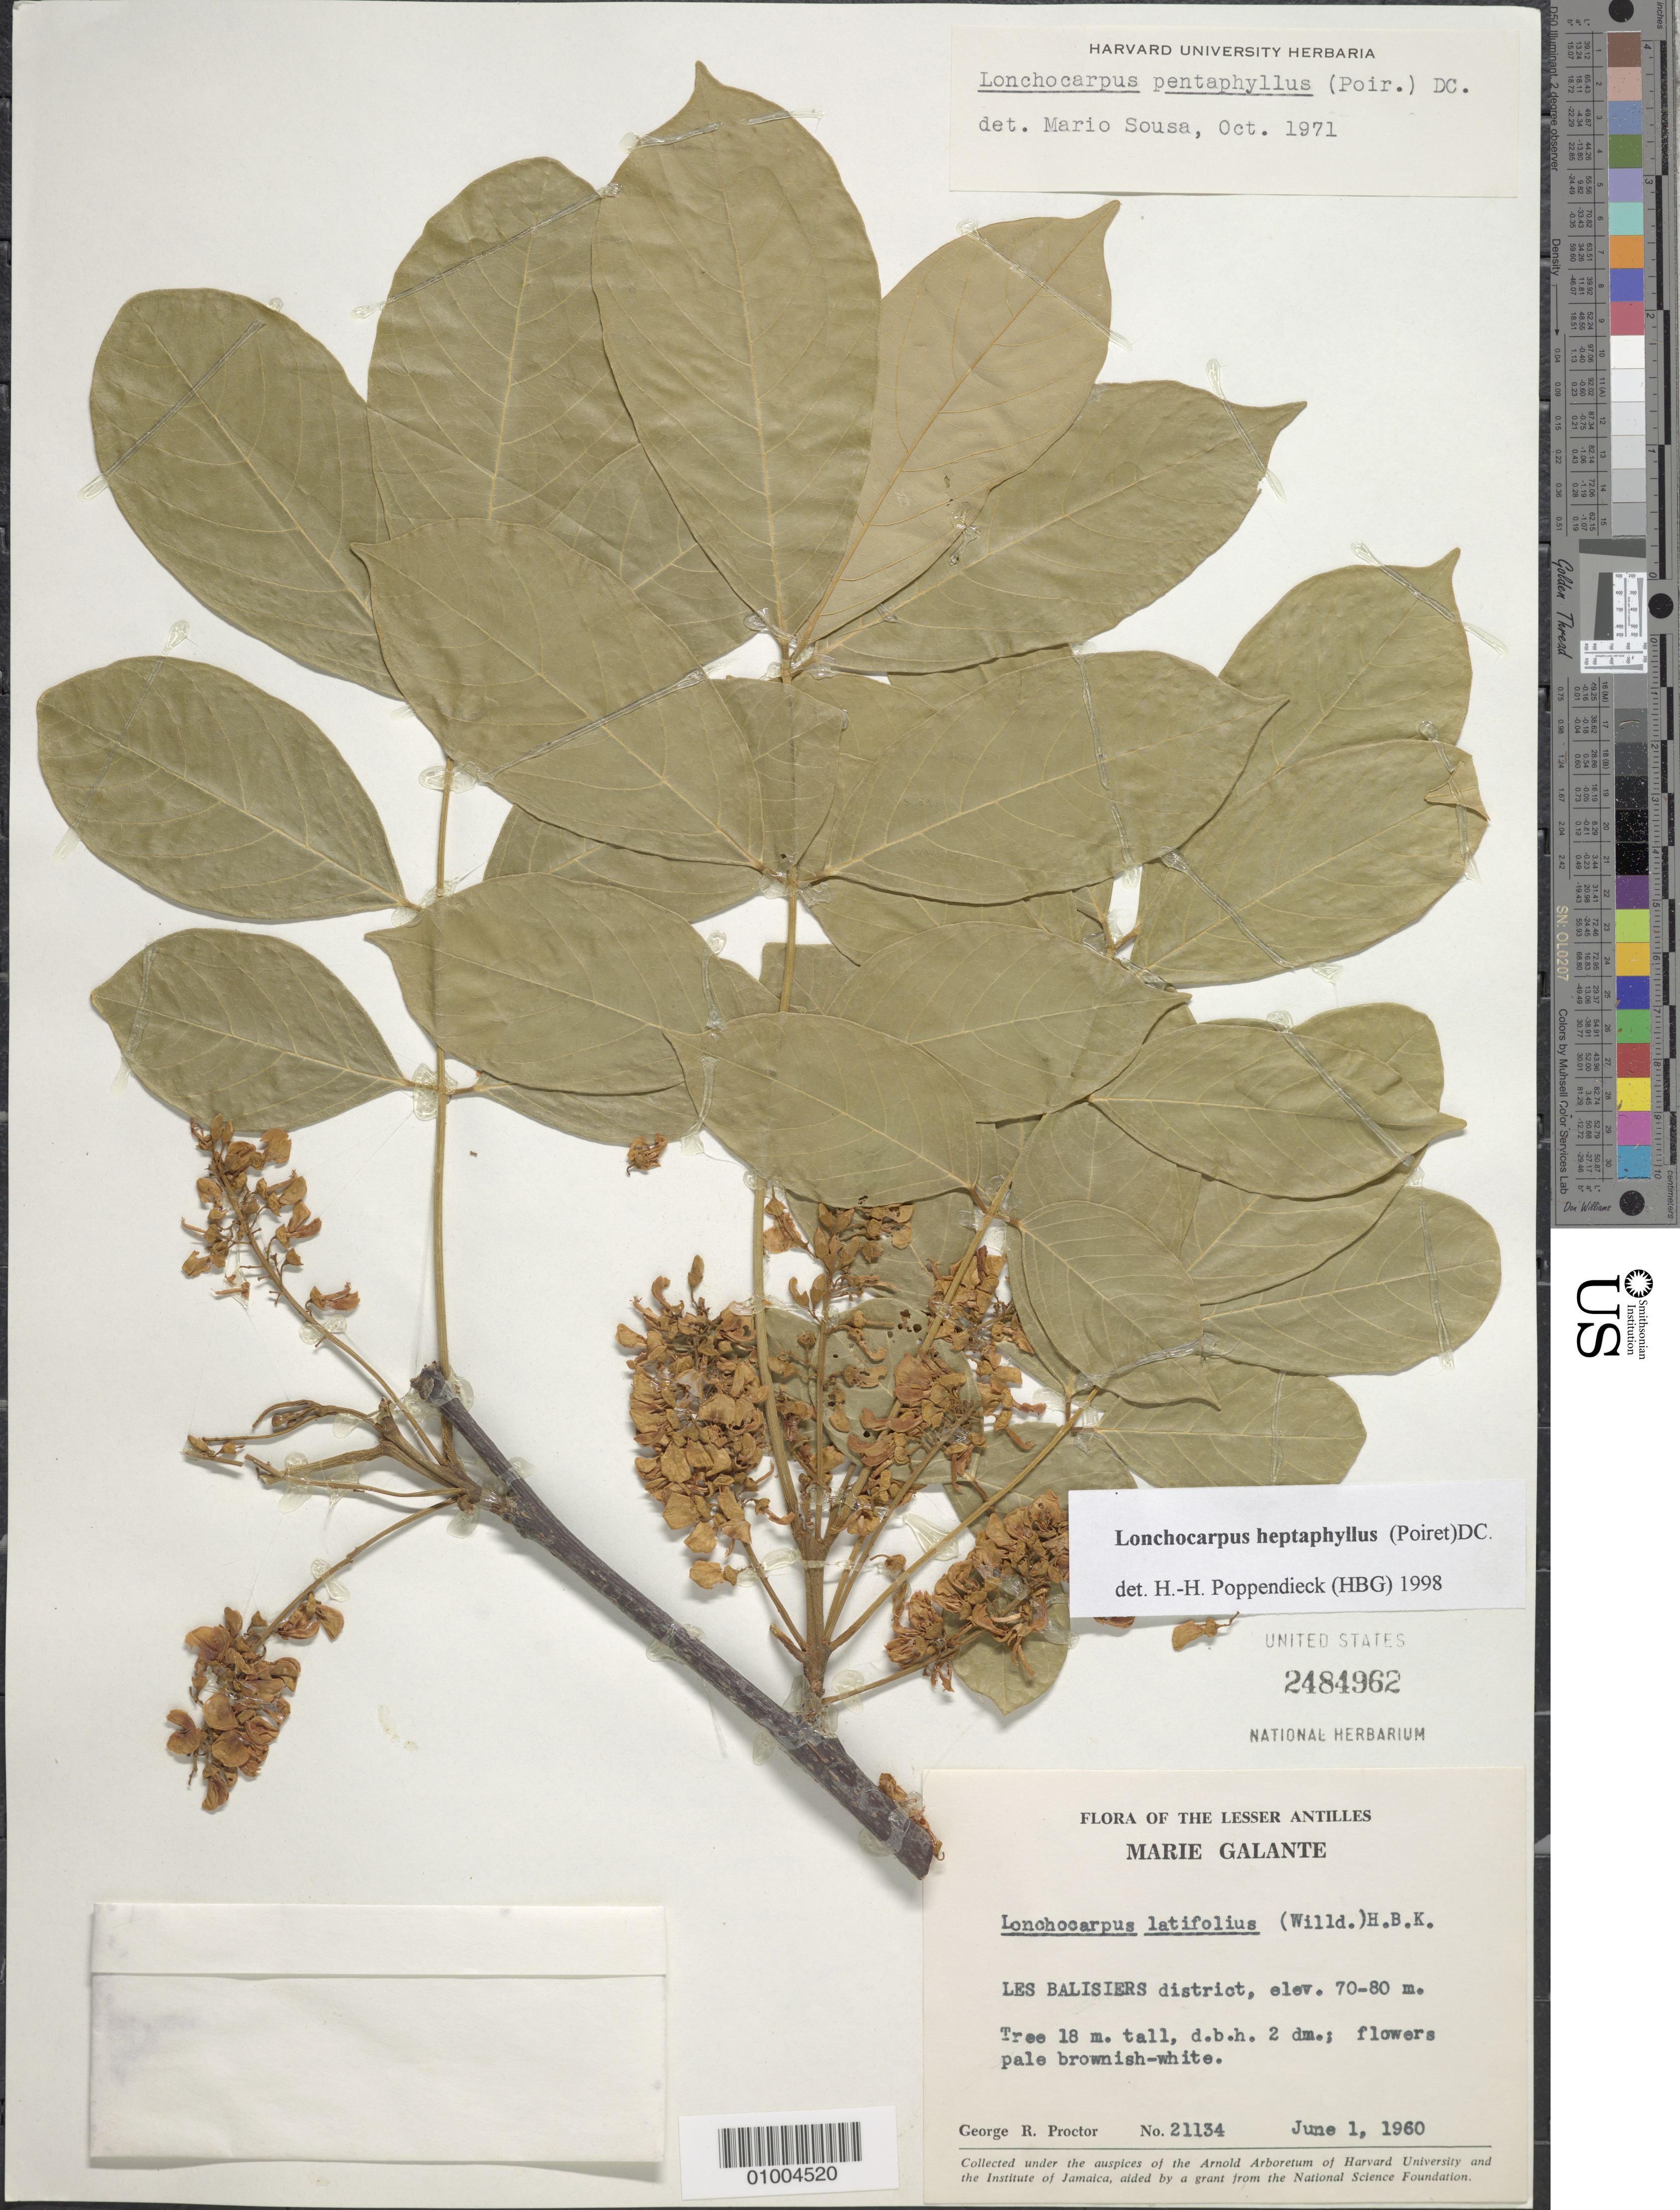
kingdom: Plantae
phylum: Tracheophyta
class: Magnoliopsida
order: Fabales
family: Fabaceae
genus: Lonchocarpus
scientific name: Lonchocarpus heptaphyllus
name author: (Poir.) DC.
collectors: G. R. Proctor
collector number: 21134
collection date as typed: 01 Jun 1960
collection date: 1960-06-01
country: Guadeloupe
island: Marie Galante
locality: Les Balisiers district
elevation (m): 70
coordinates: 0 N, 0 E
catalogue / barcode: US 2484962